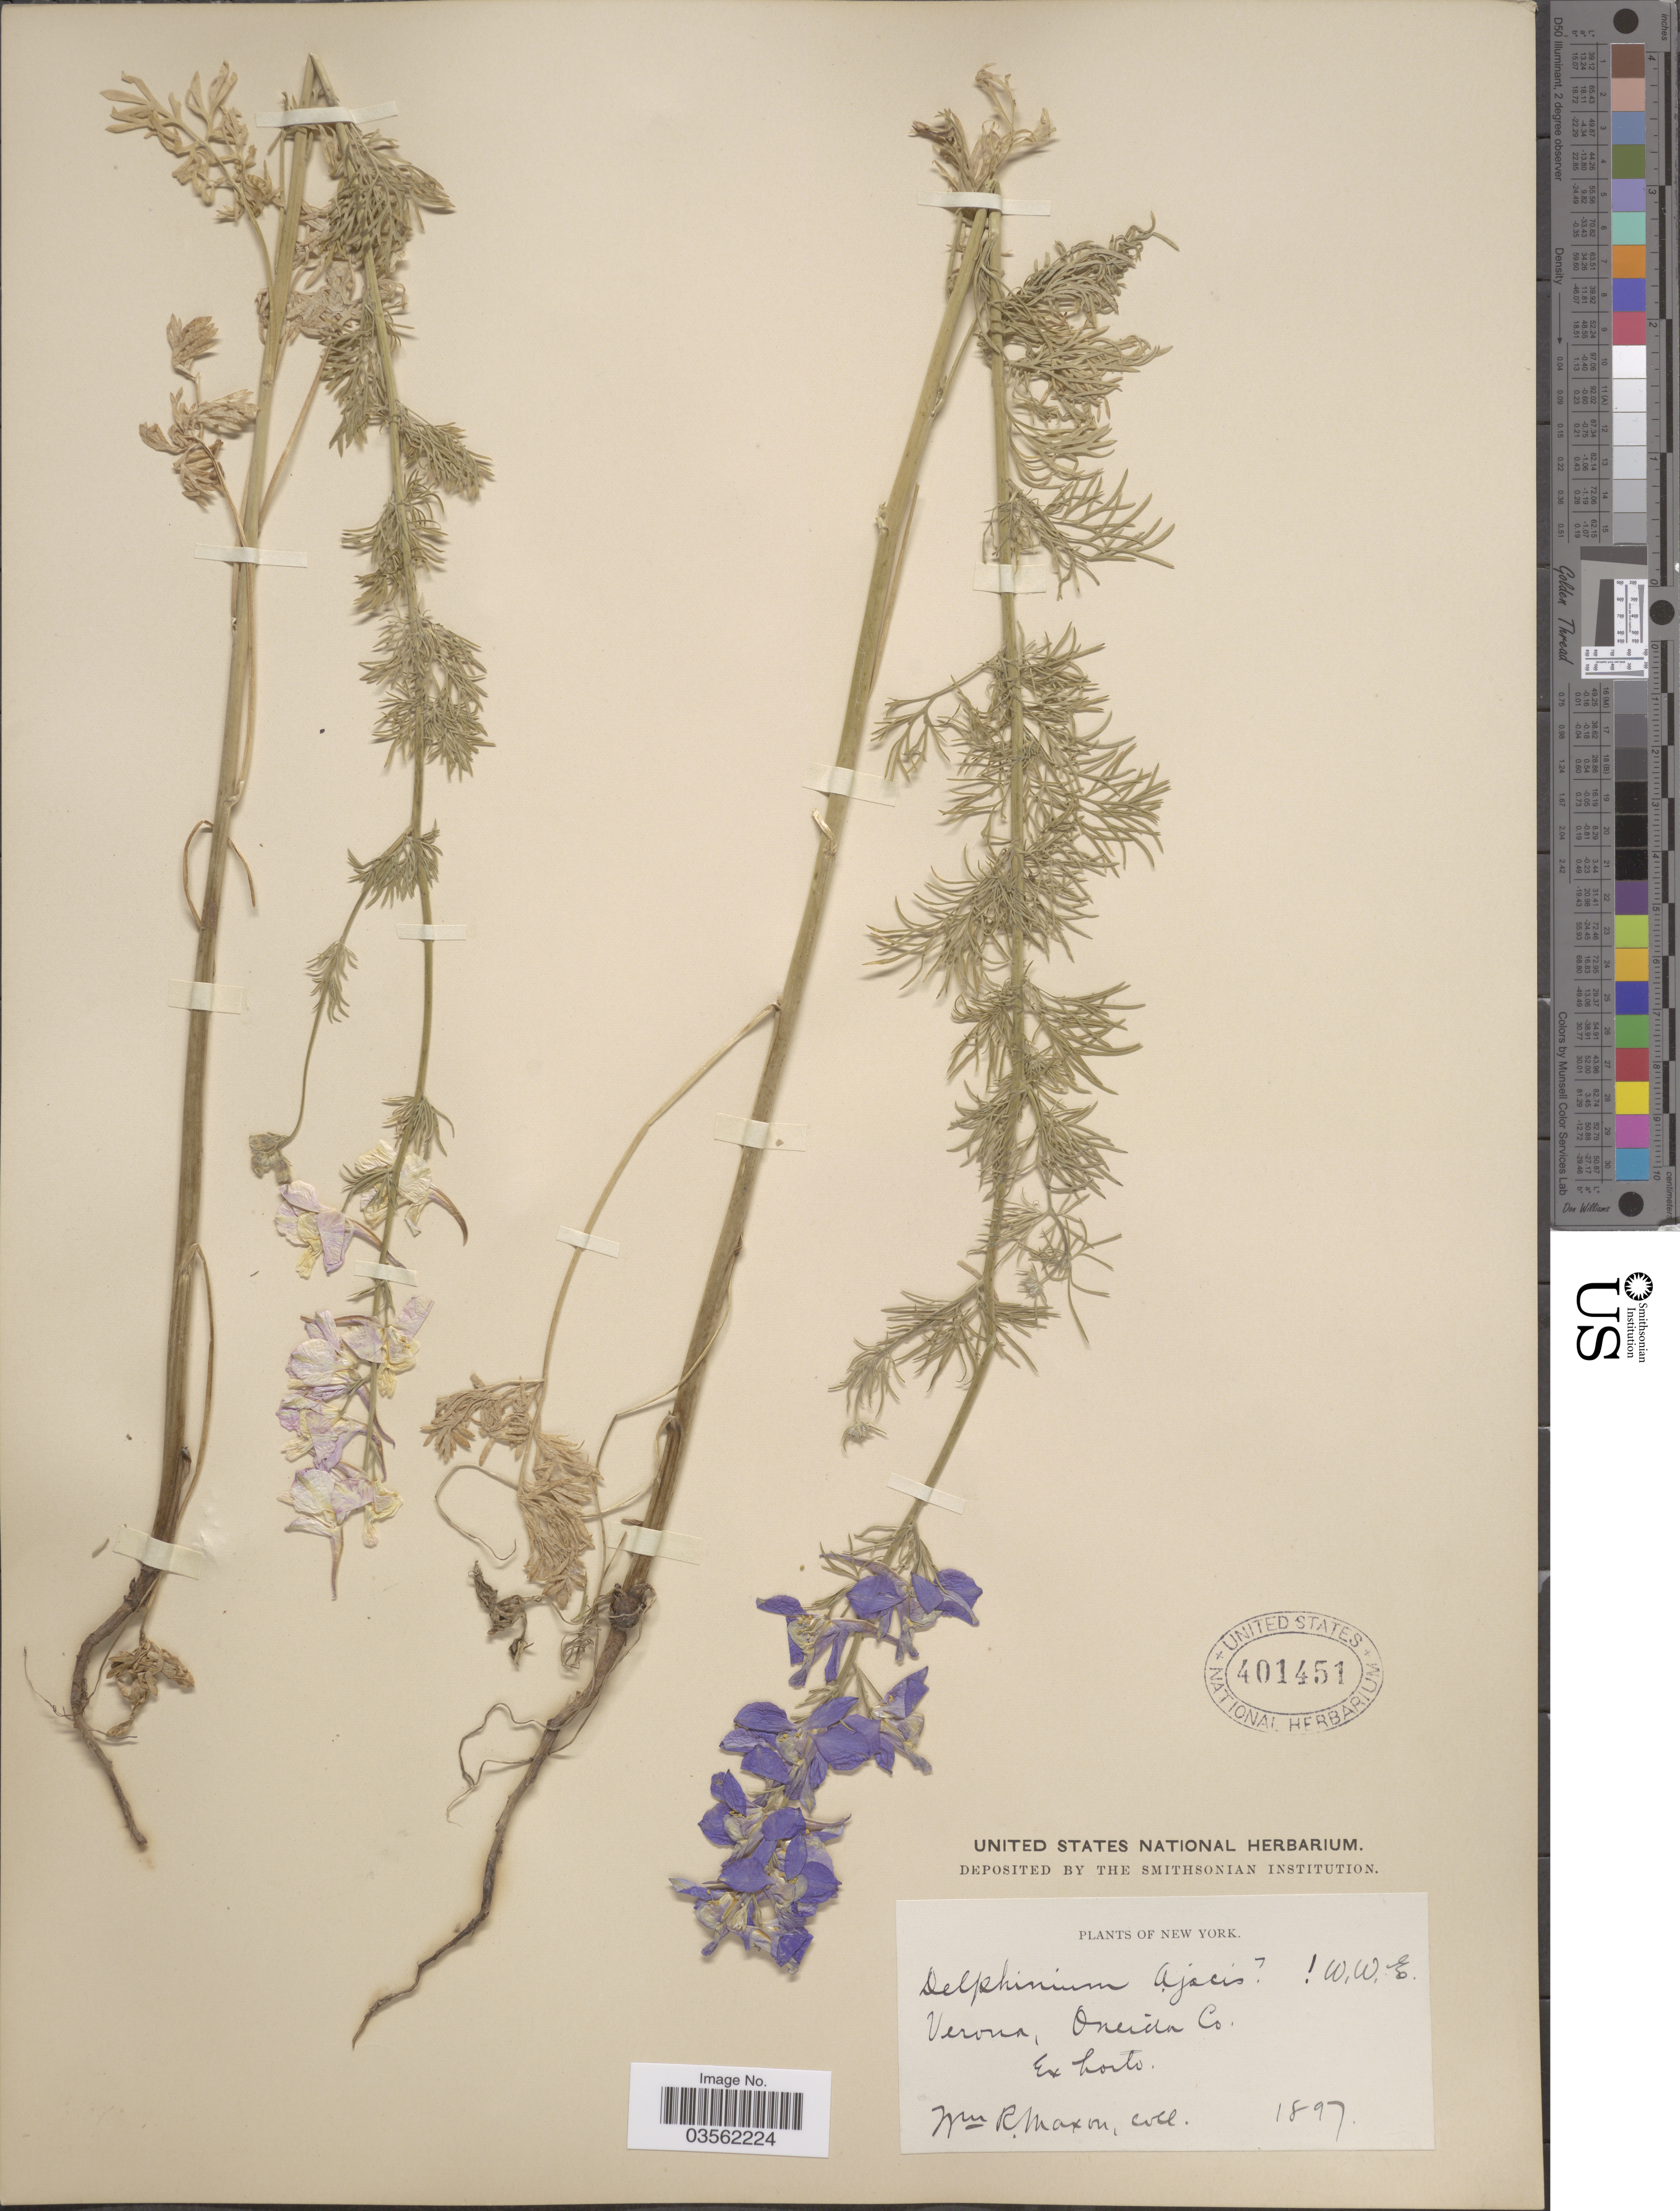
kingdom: Plantae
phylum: Tracheophyta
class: Magnoliopsida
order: Ranunculales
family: Ranunculaceae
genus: Delphinium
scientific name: Delphinium ajacis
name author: L.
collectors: W. R. Maxon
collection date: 1897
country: United States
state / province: New York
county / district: Oneida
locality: Verona, Oneida Co. Ex horto.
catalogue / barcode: US 401451